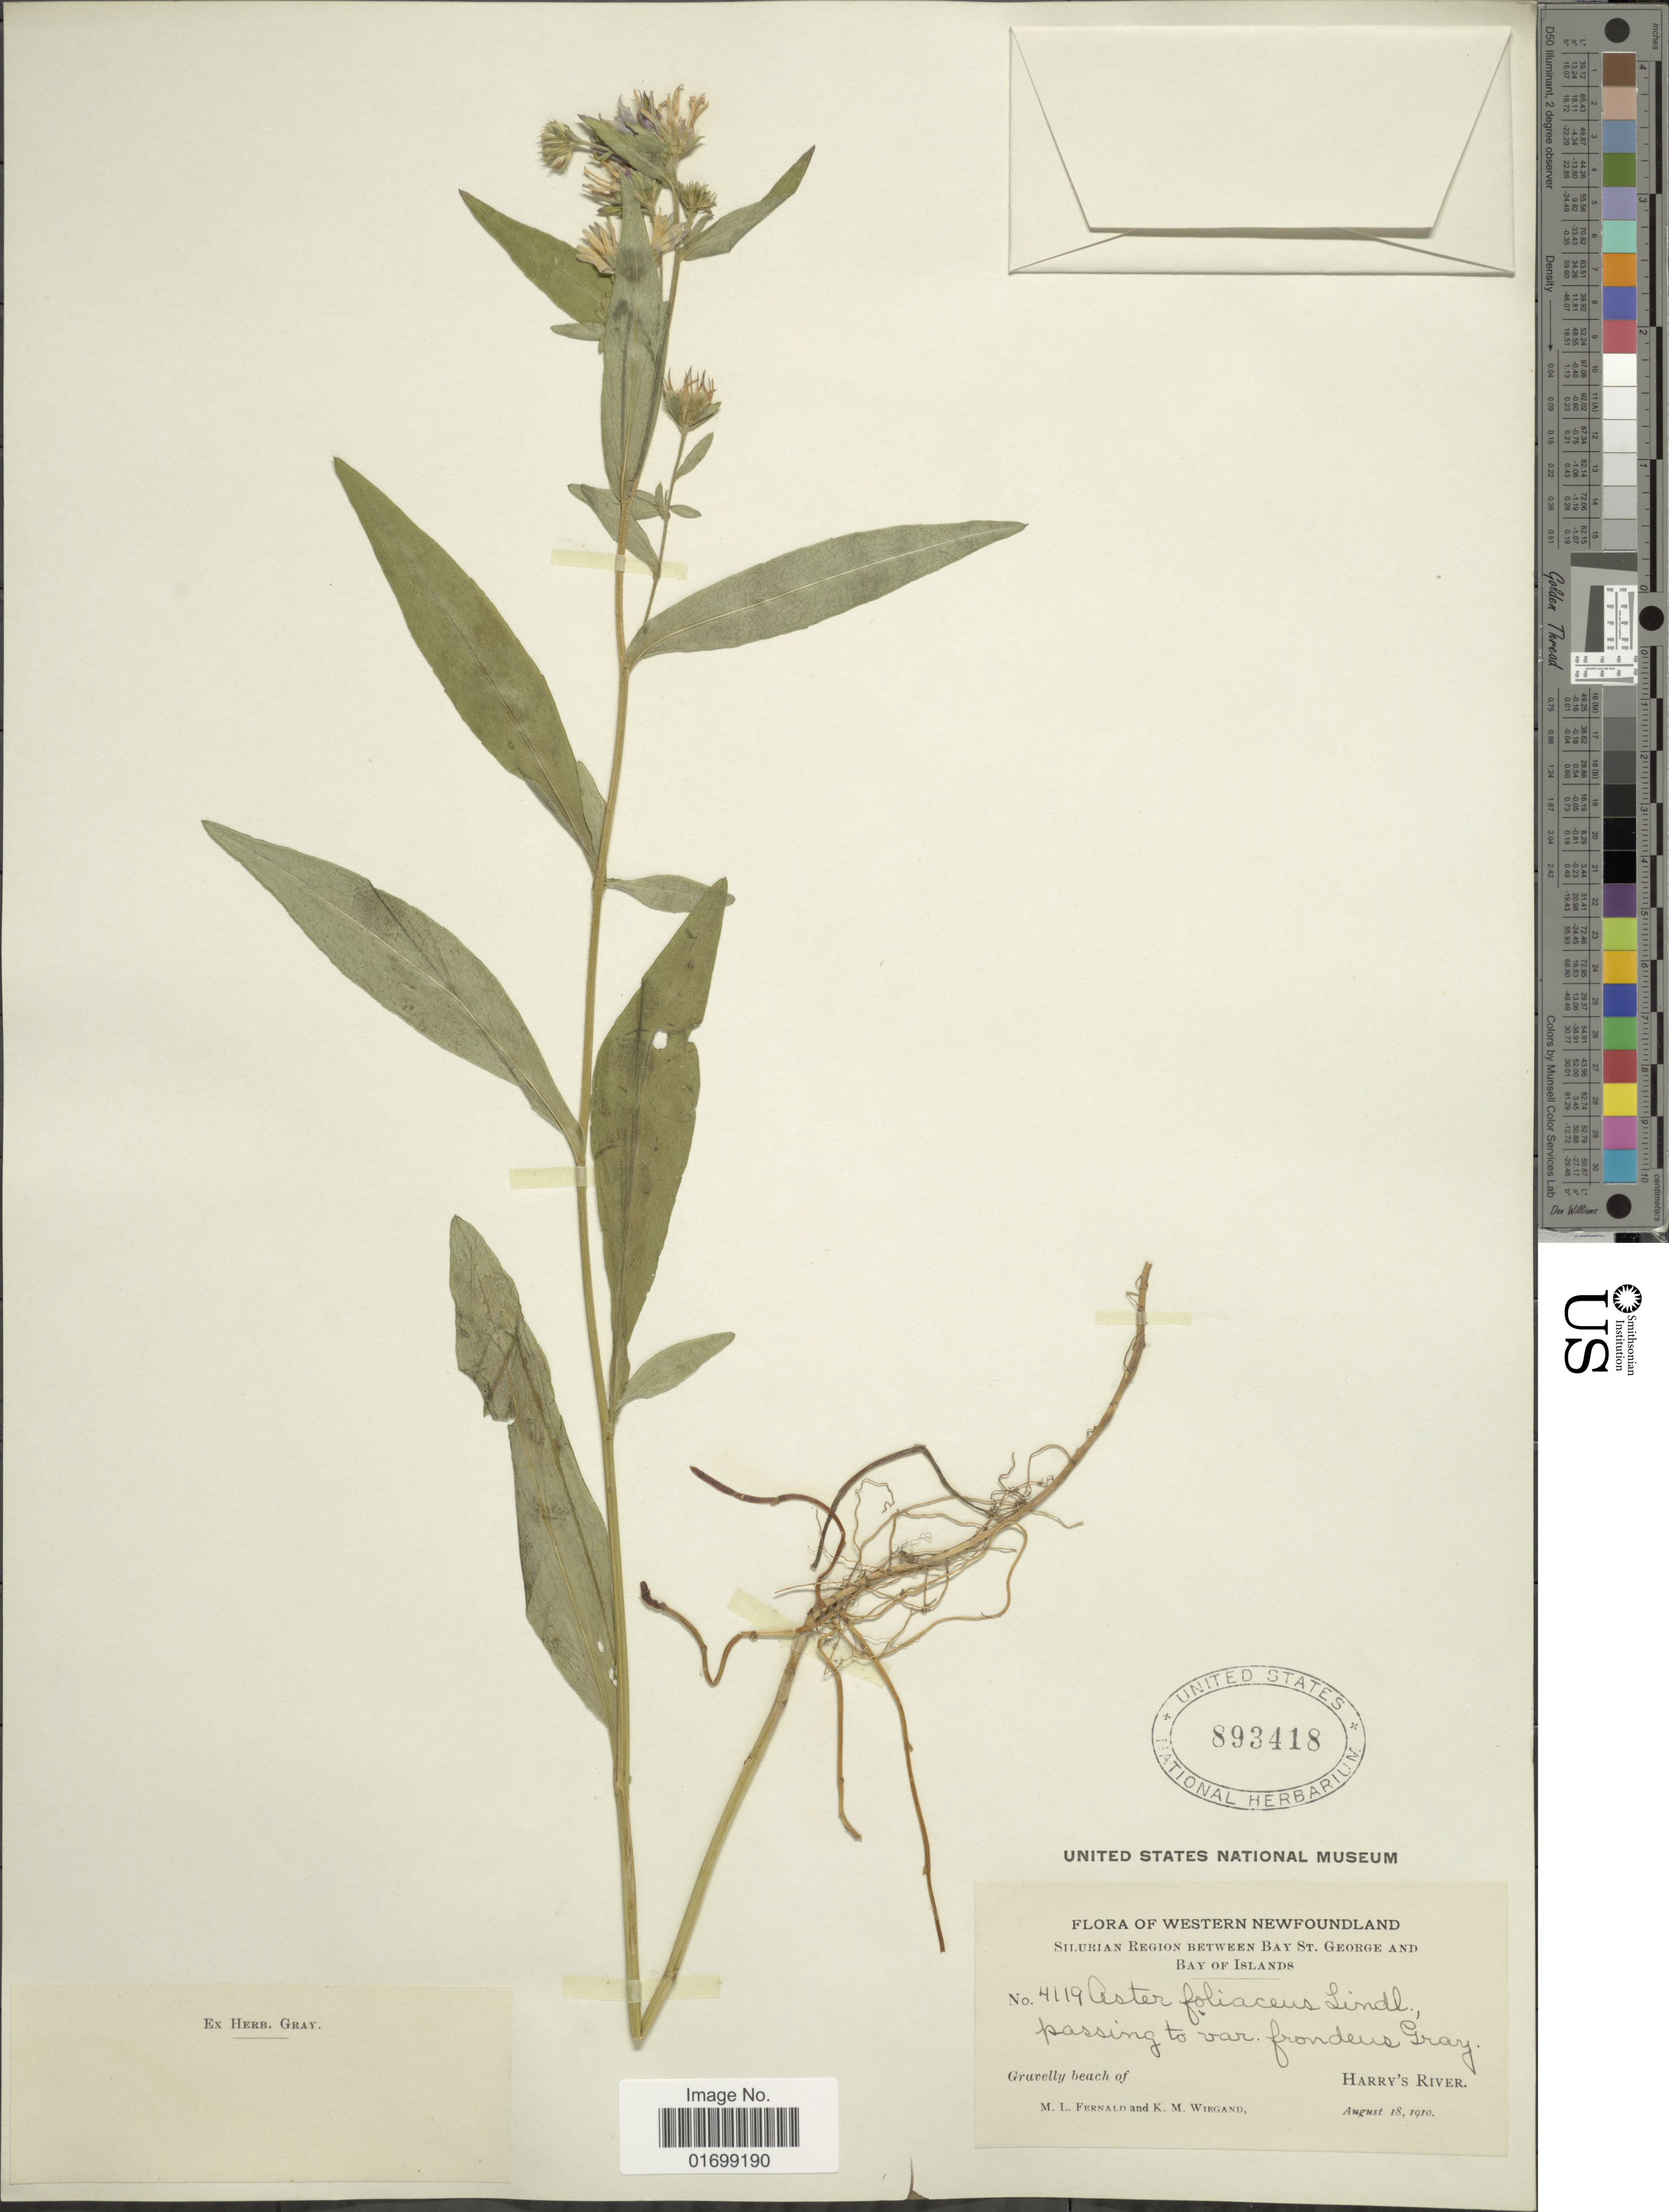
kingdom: Plantae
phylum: Tracheophyta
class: Magnoliopsida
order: Asterales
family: Asteraceae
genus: Symphyotrichum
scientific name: Symphyotrichum foliaceum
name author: (Lindl. ex DC.) G.L. Nesom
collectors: M. L. Fernald & K. M. Wiegand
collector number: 4119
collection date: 1910-08-18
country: Canada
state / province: Newfoundland and Labrador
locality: Silgurian Region between Bay St. George and Bay of Islands, gravelly beach of Harry's River, western Newfoundland.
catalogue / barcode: US 893418